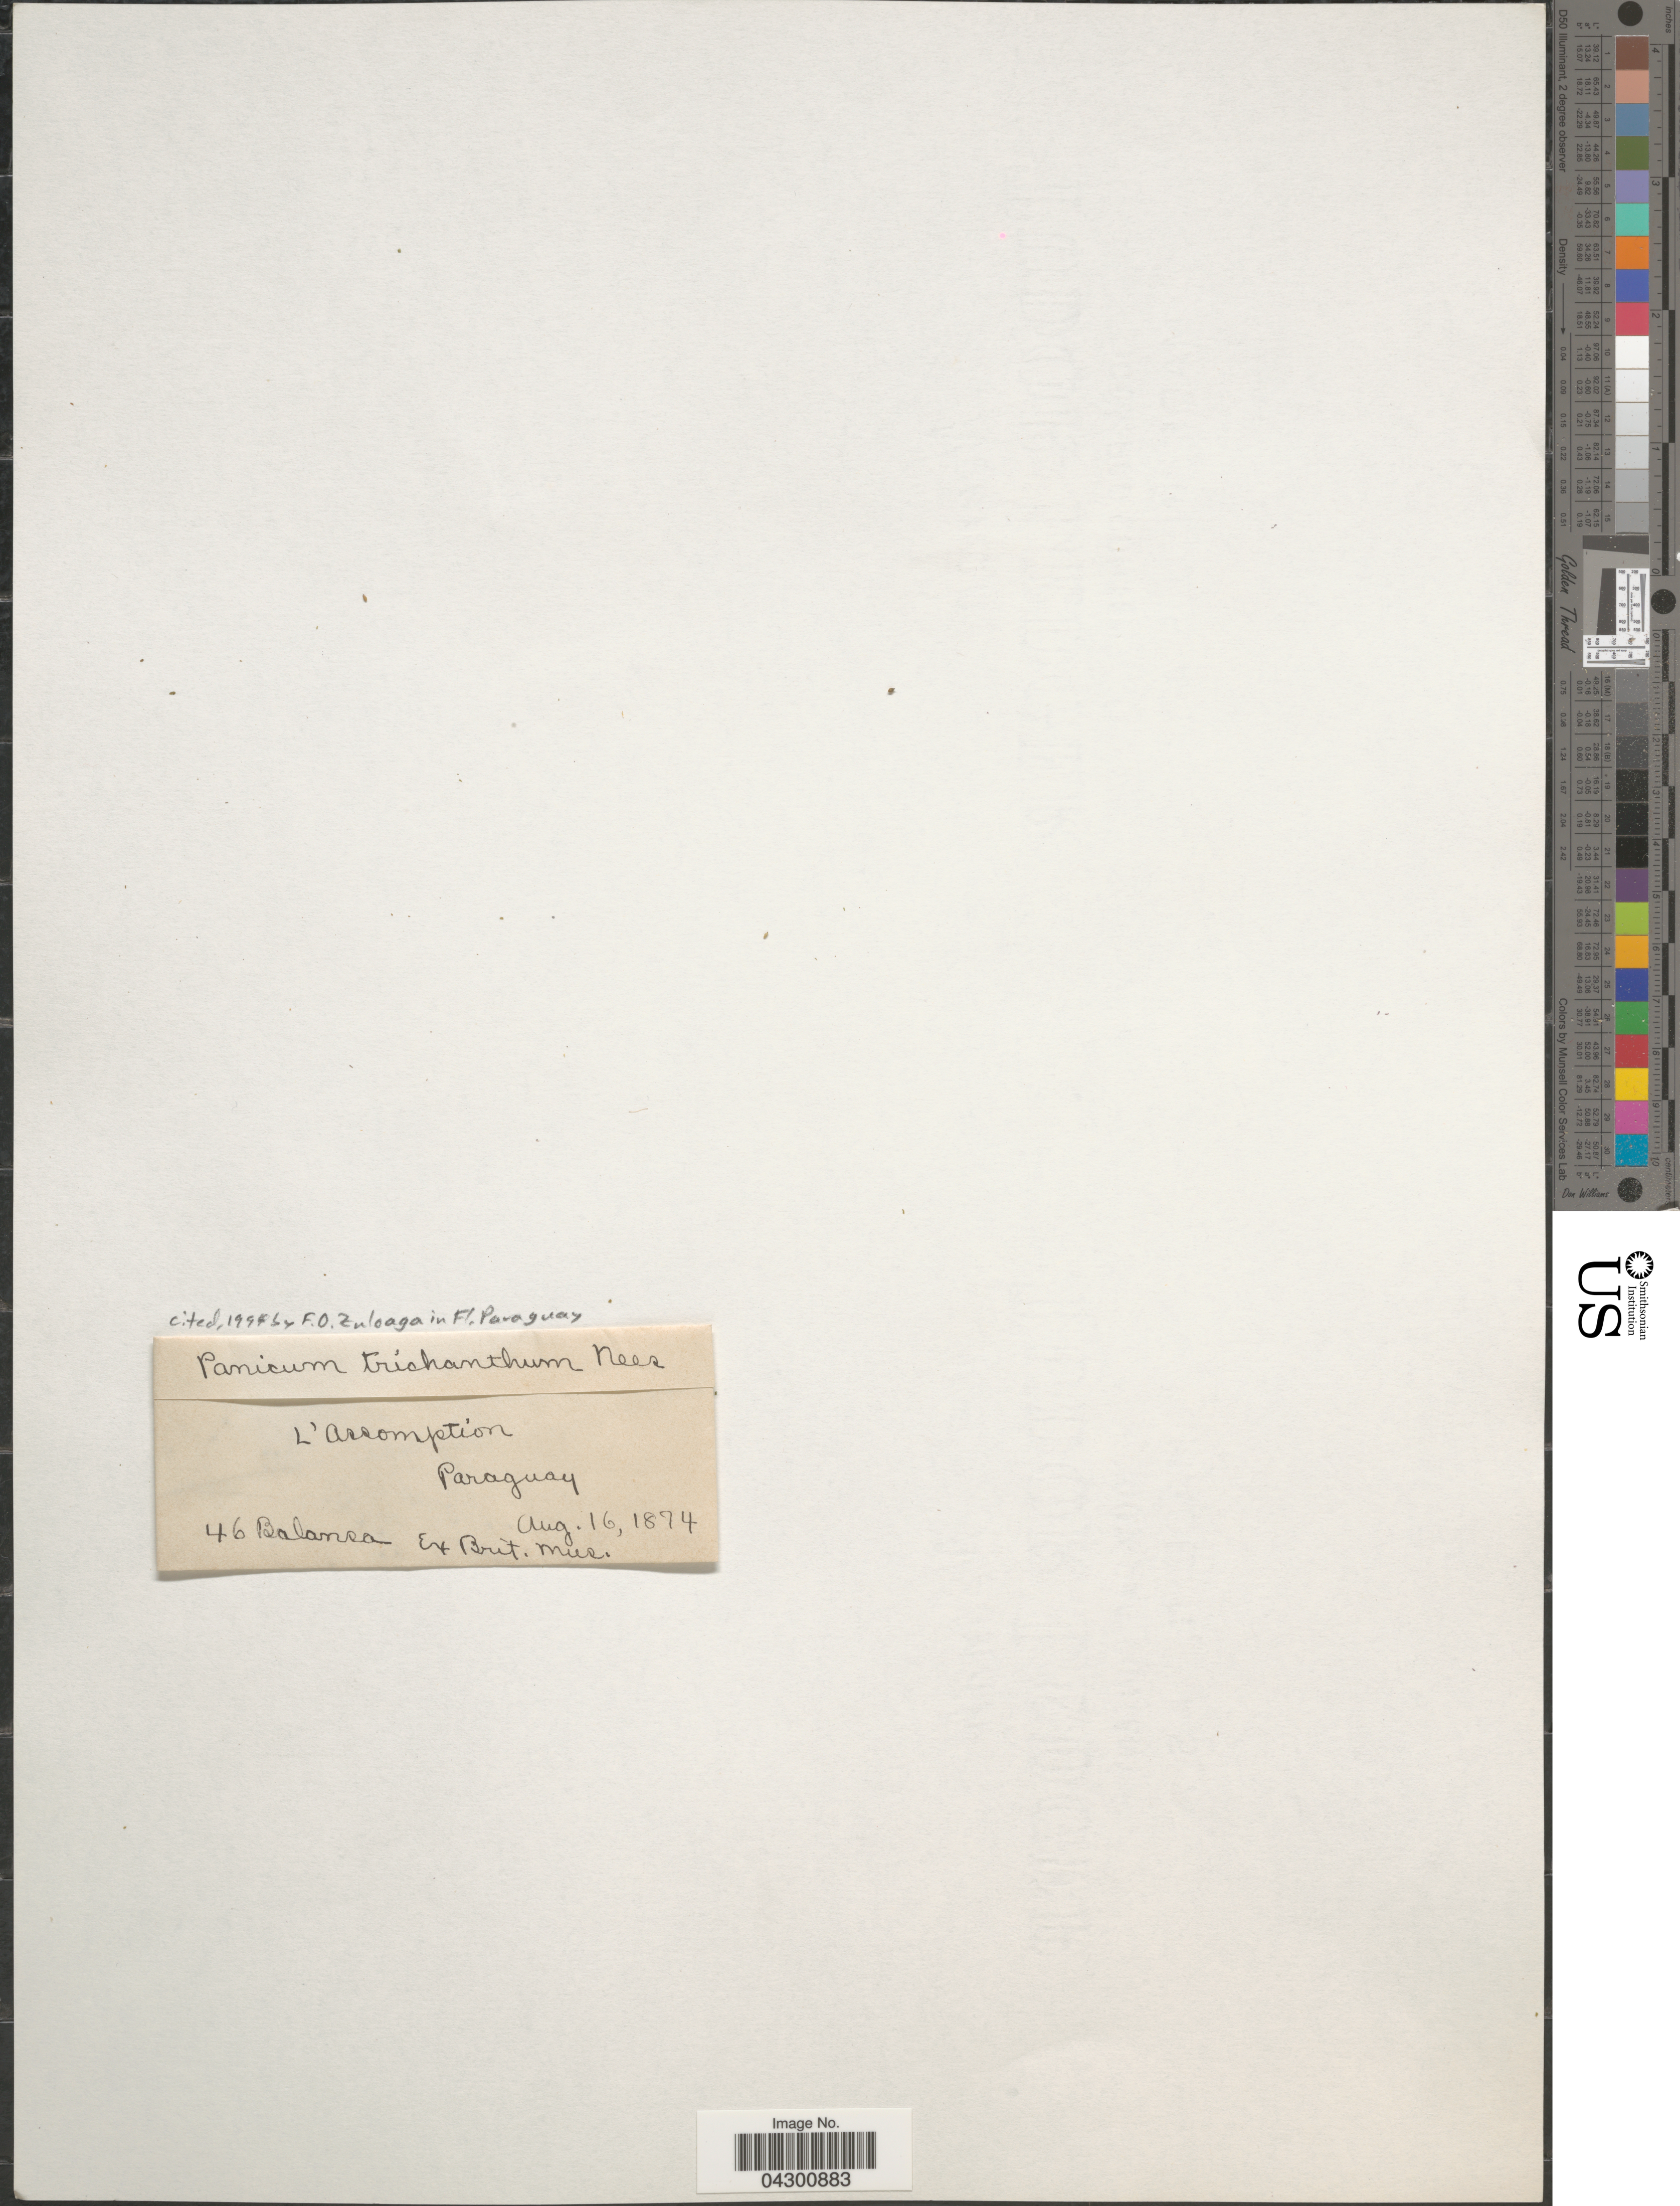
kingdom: Plantae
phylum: Tracheophyta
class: Liliopsida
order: Poales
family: Poaceae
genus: Panicum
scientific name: Panicum trichanthum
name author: Nees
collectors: -. Balansa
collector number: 46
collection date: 1874-08-16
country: Paraguay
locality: L'Assomption.